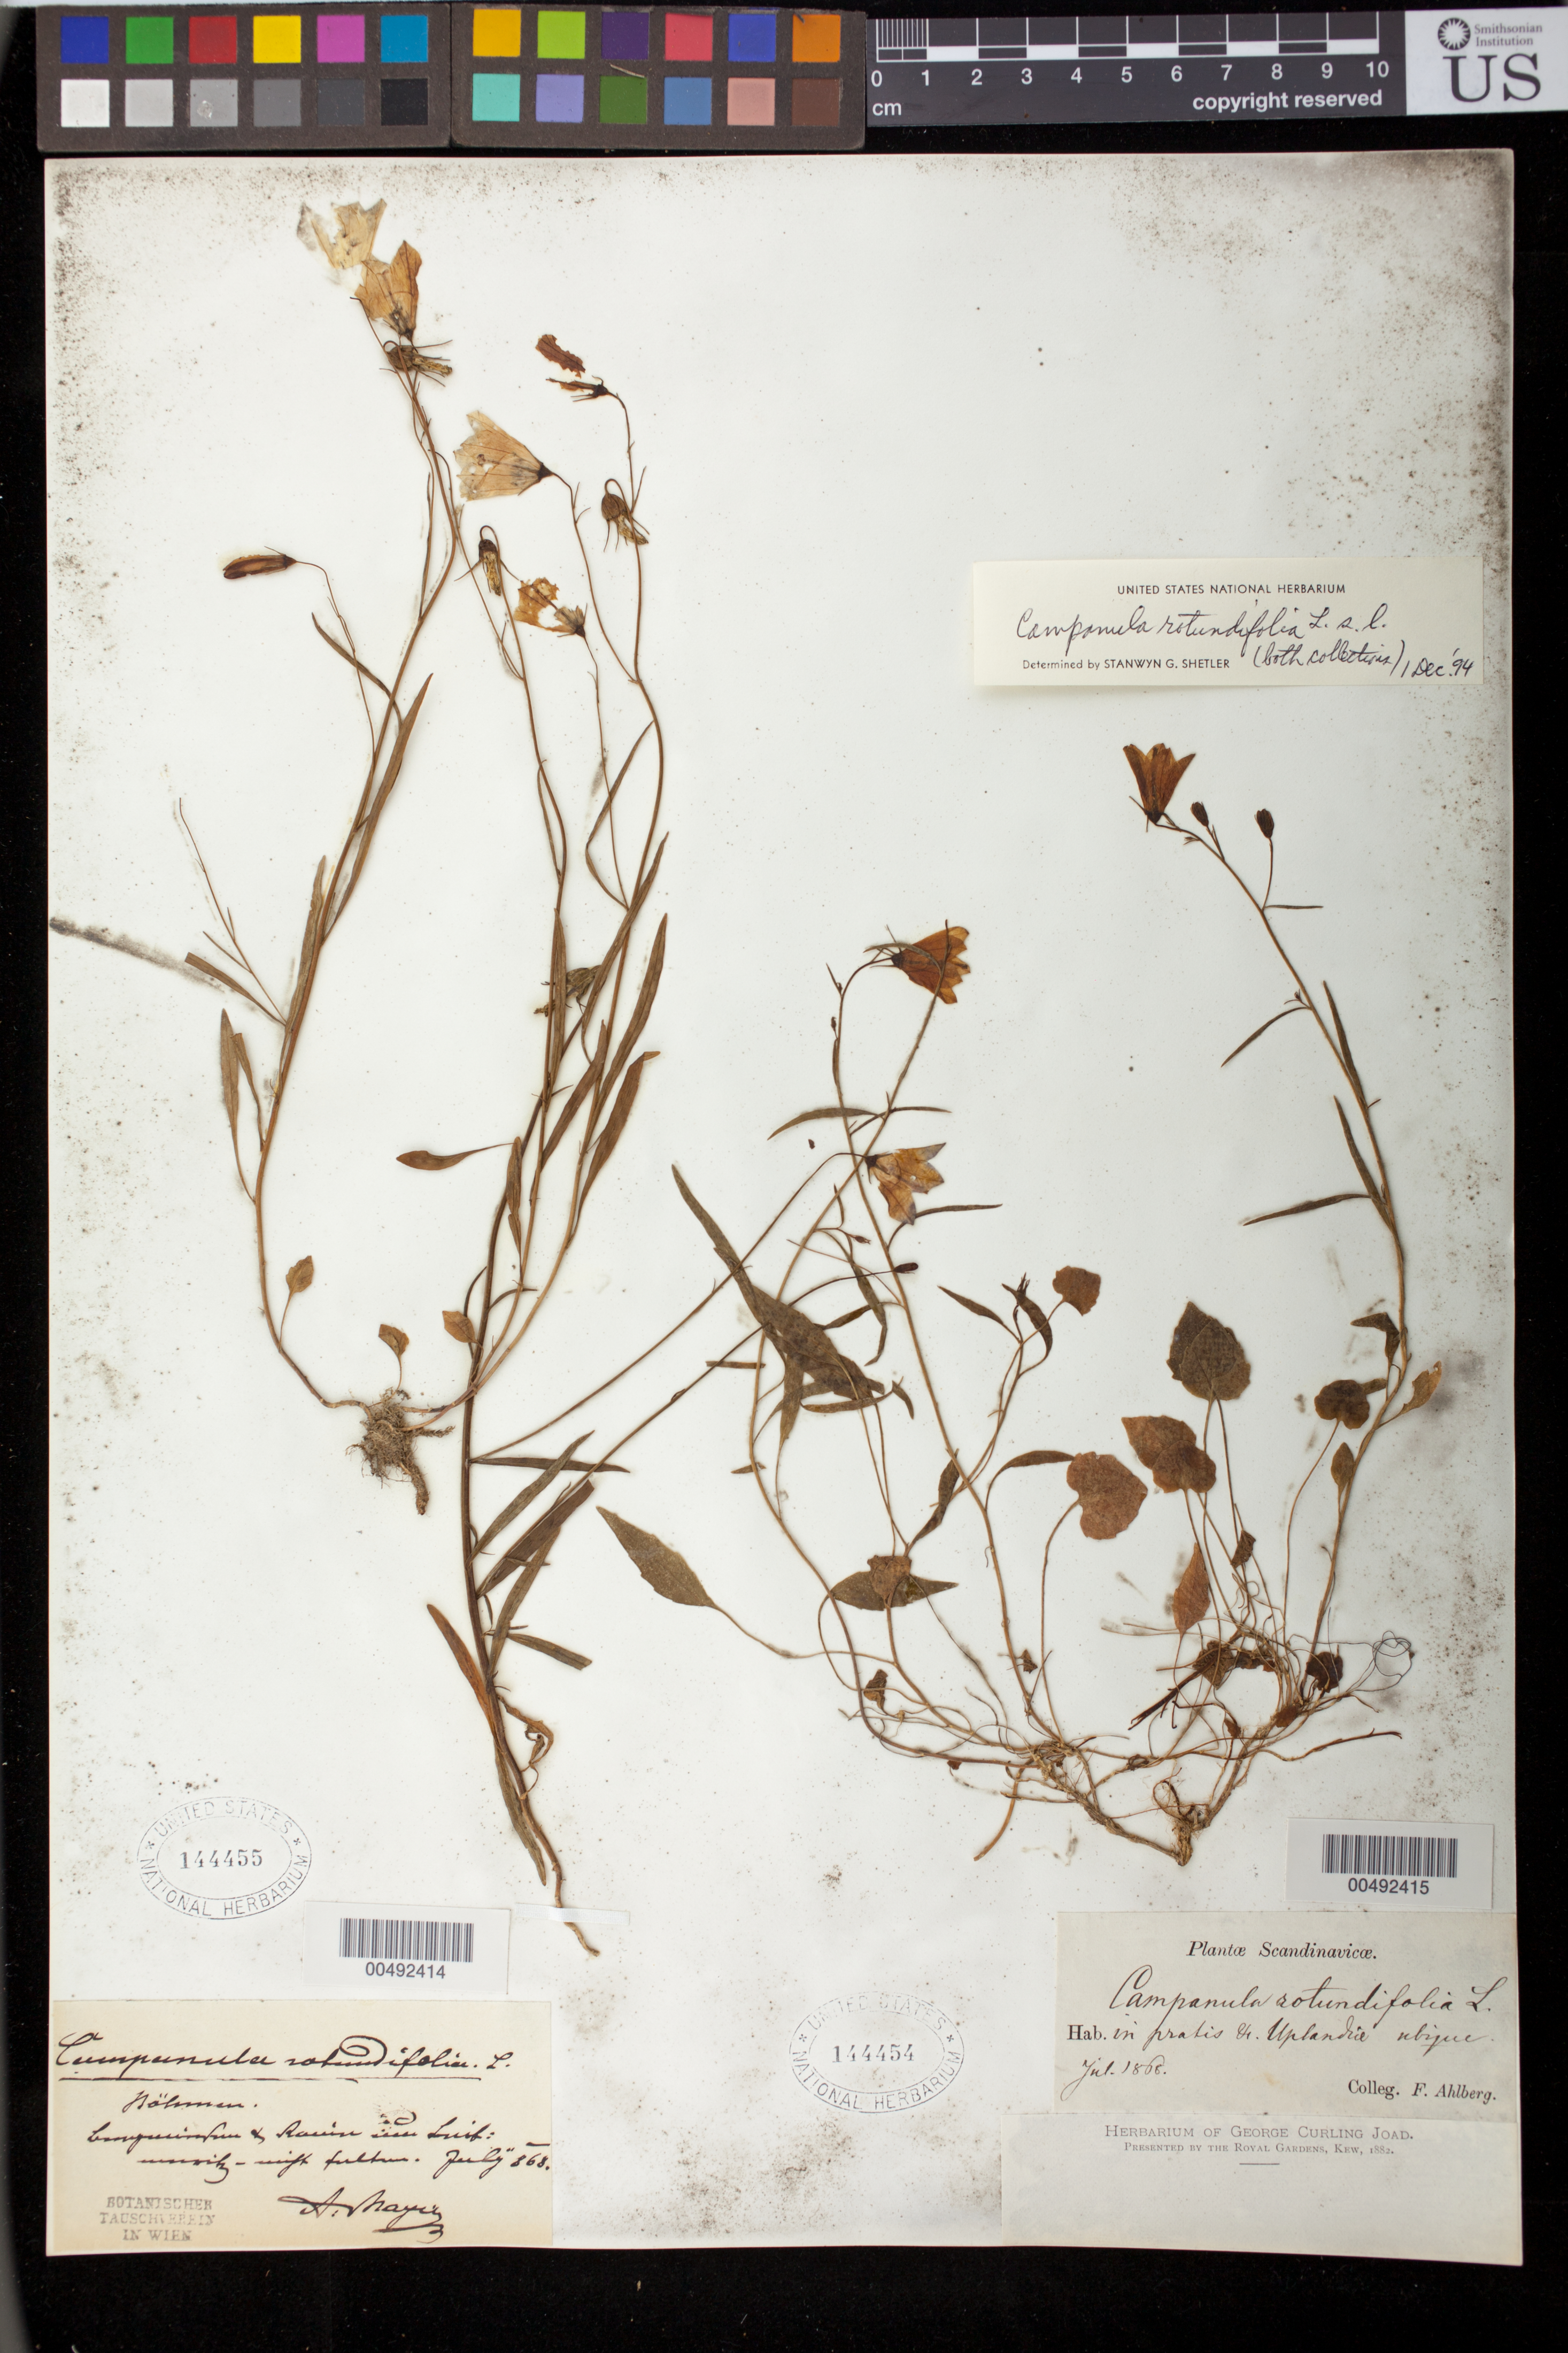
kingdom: Plantae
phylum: Tracheophyta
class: Magnoliopsida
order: Asterales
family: Campanulaceae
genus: Campanula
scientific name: Campanula rotundifolia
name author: L.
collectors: A. May??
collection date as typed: Jul 1868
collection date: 1868-07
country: Germany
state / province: Bayern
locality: Höhman? [etc.]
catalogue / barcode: US 144455